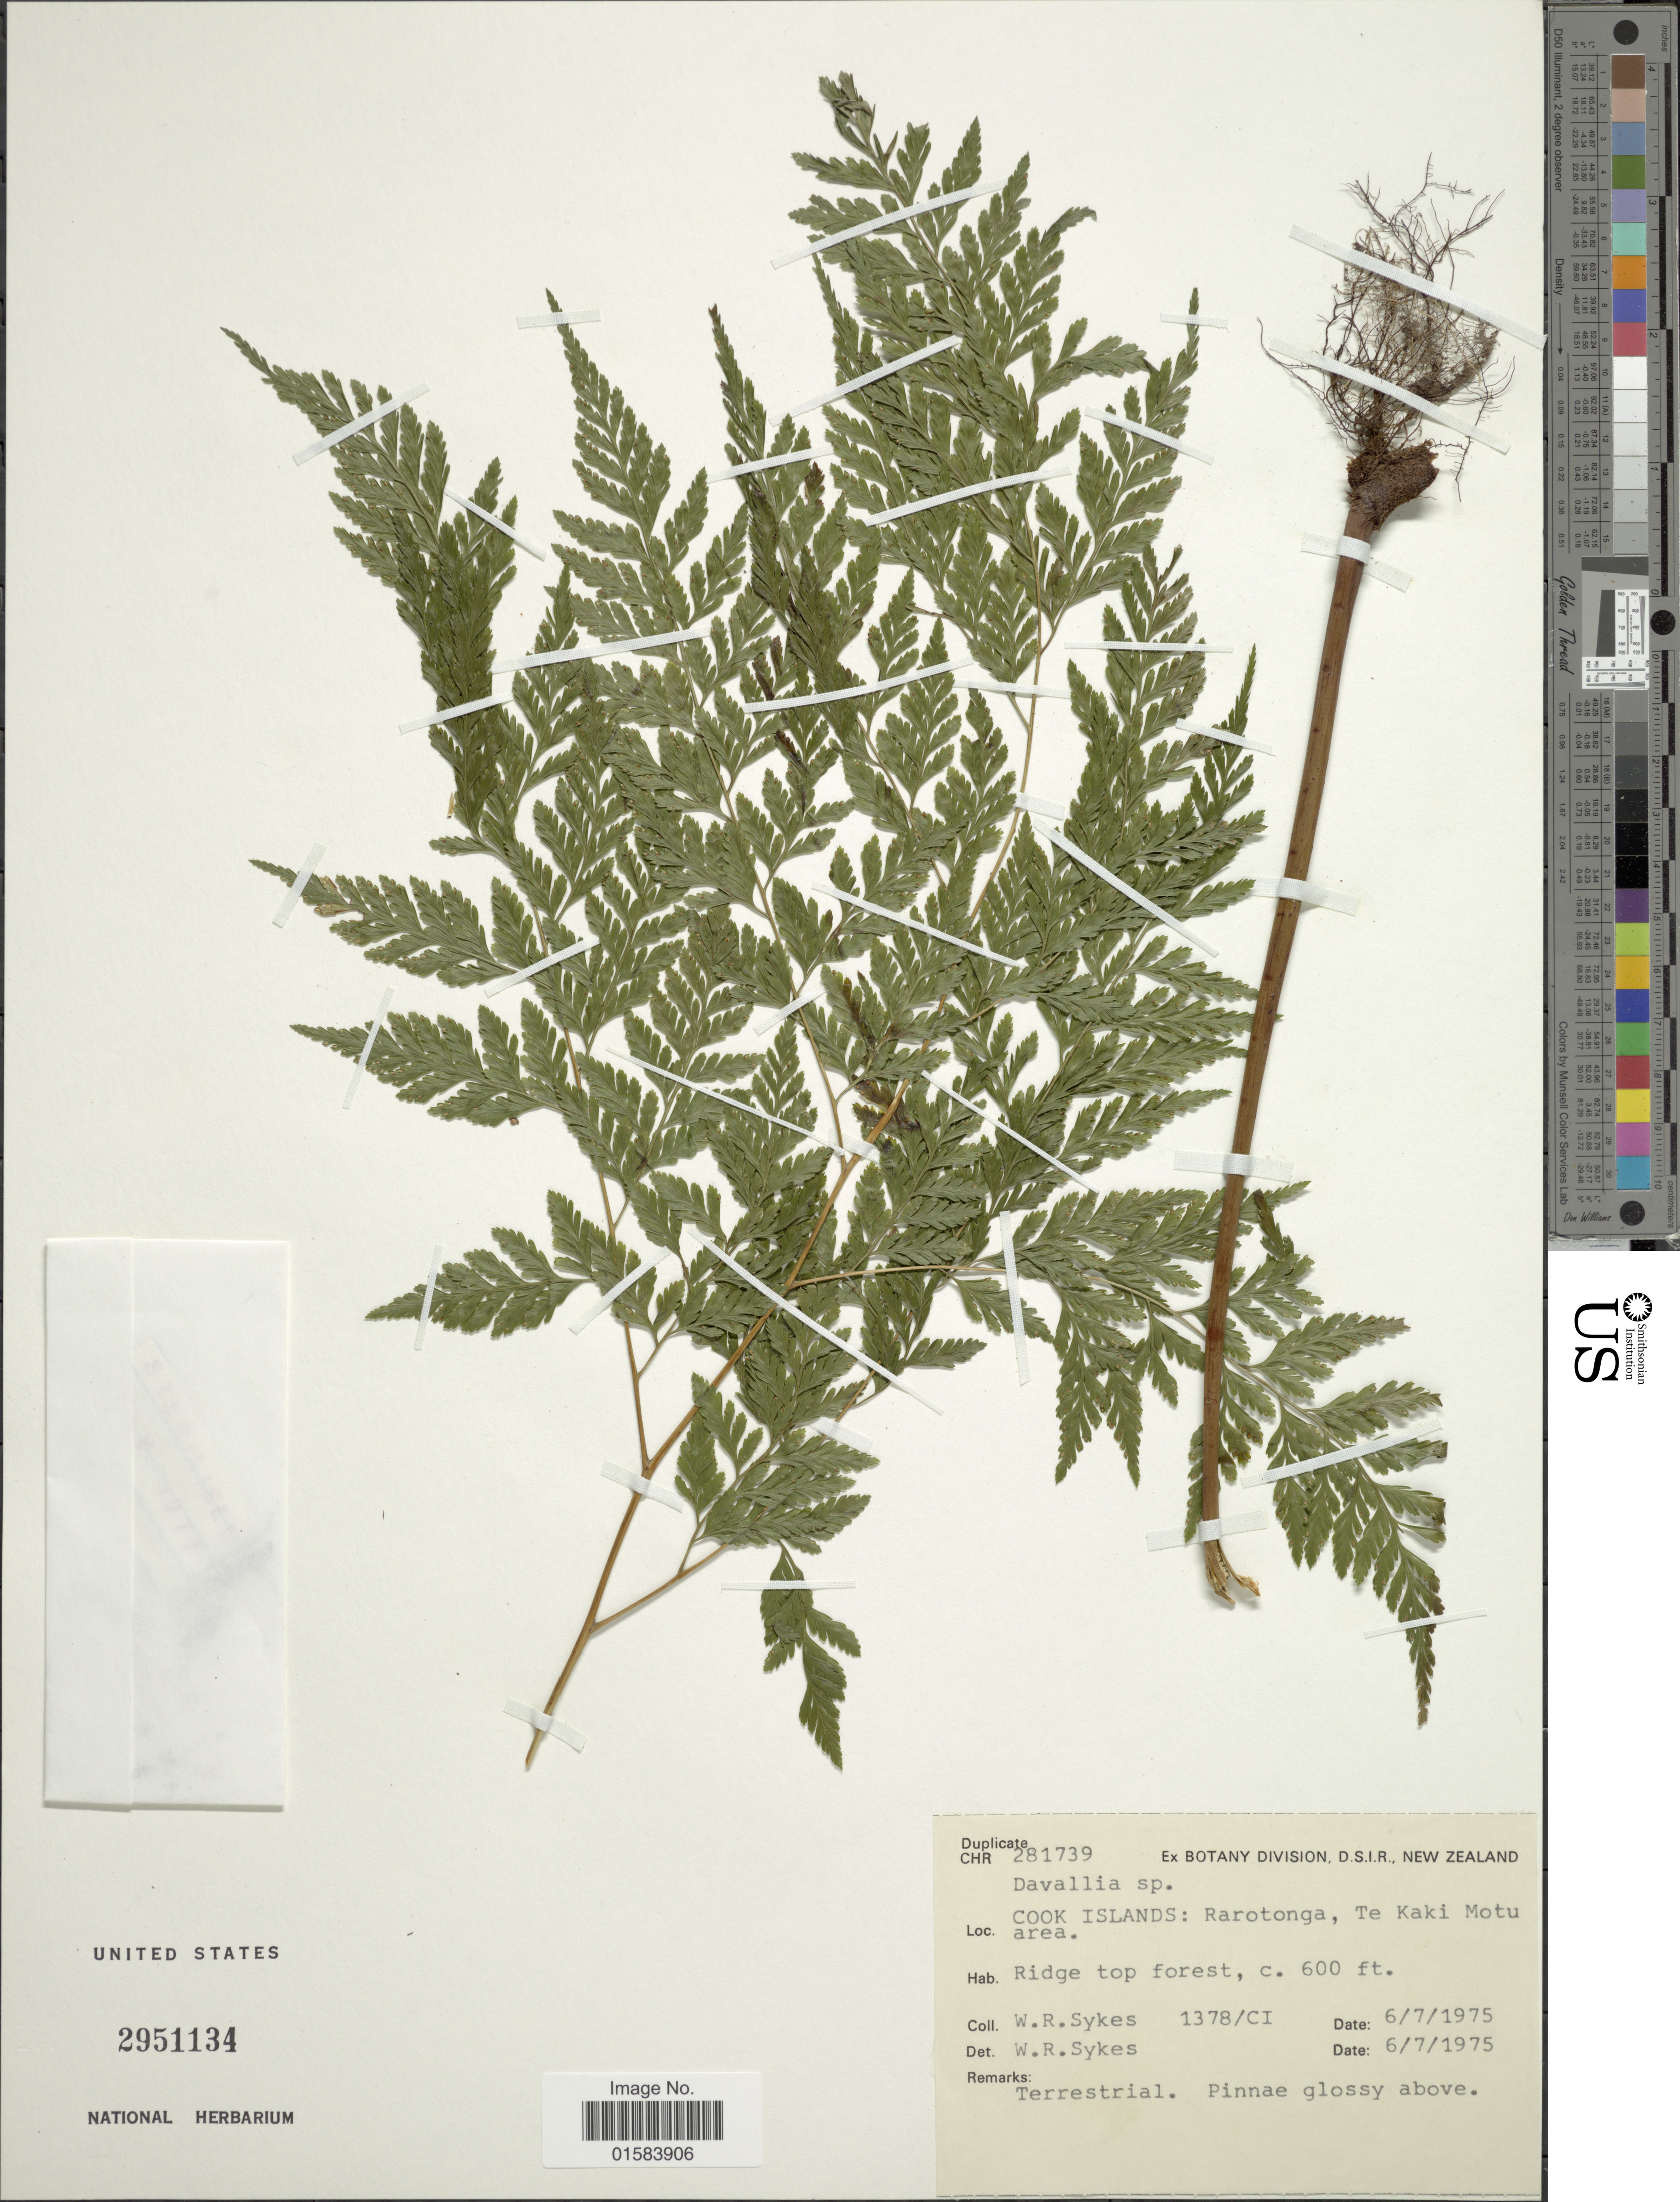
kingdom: Plantae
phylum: Tracheophyta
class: Polypodiopsida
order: Polypodiales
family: Davalliaceae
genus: Davallia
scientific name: Davallia sp.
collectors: W. R. Sykes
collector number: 1378/CI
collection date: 1975-07-06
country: Cook Islands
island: Rarotonga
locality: Rarotonga, Te Kaki Motu area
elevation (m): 183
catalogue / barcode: US 2951134